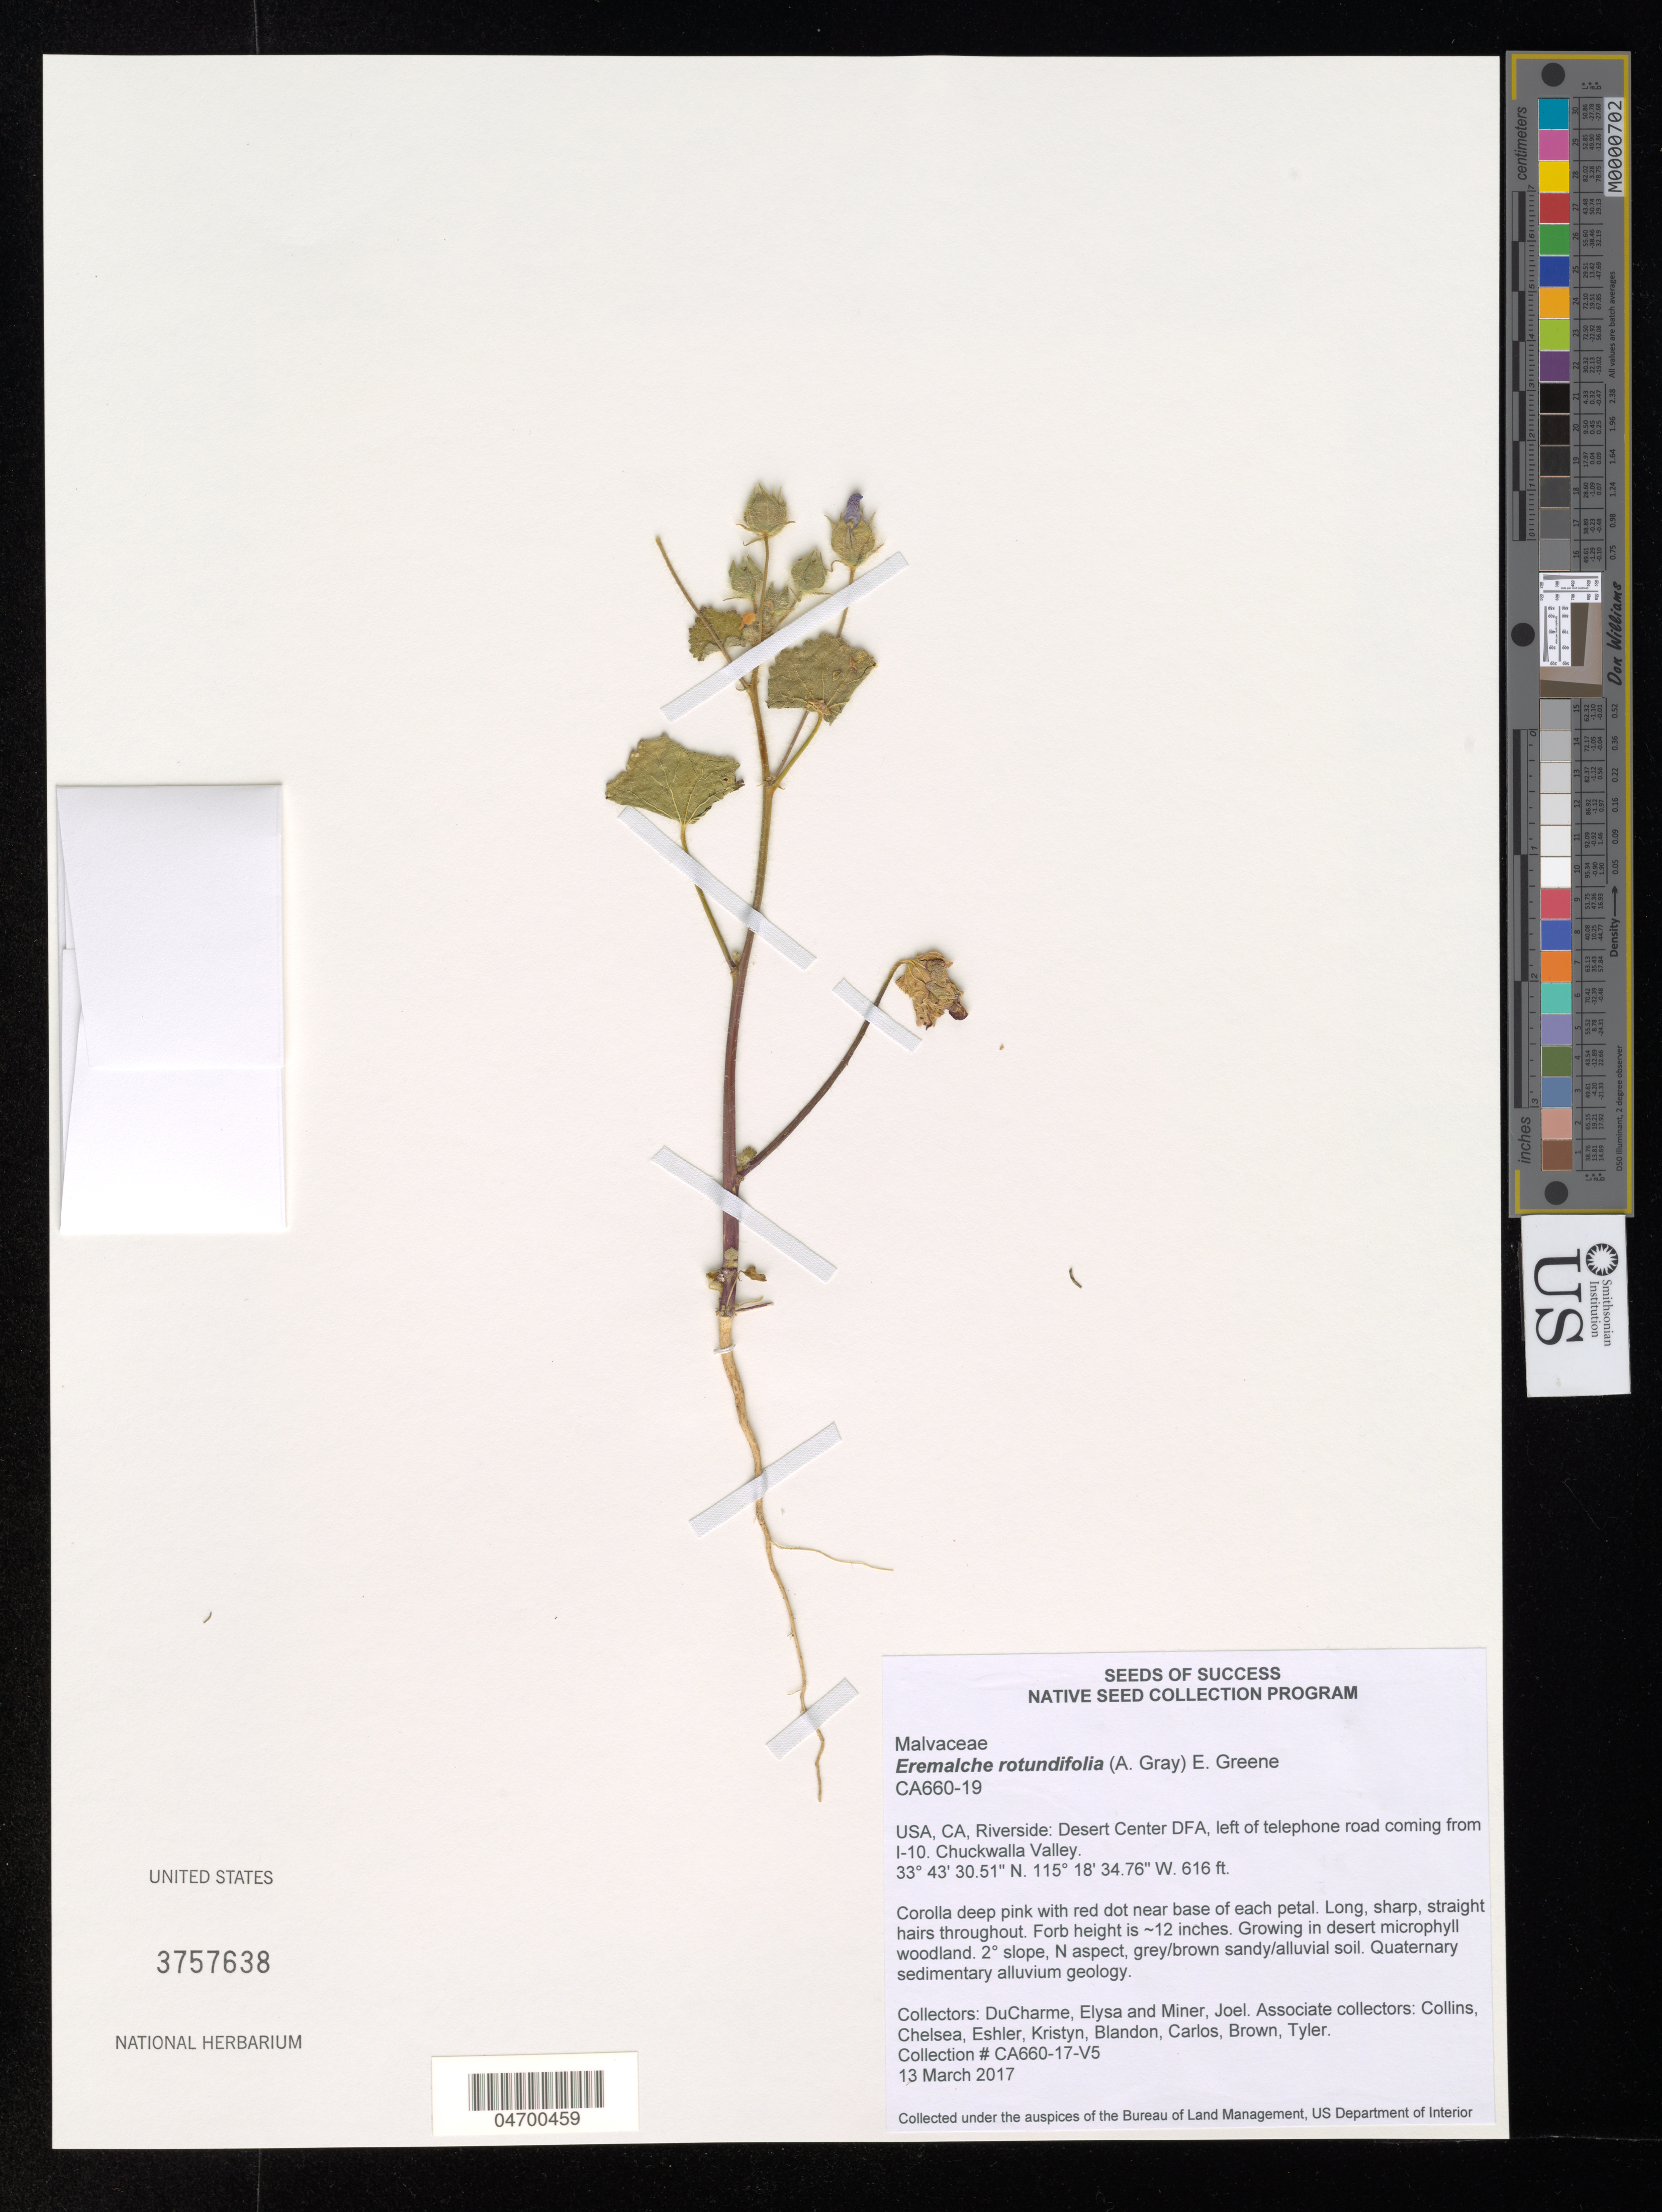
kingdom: Plantae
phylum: Tracheophyta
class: Magnoliopsida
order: Malvales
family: Malvaceae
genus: Eremalche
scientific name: Eremalche rotundifolia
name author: (A. Gray) Greene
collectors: E. DuCharme, J. Miner, C. Collins & et al.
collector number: CA660-17-V5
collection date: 2017-03-13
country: United States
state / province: California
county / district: Riverside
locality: CA, Riverside: Desert Center DFA, left of telephone road coming from I-10. Chuckwalla Valley.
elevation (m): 188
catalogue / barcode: US 3757638